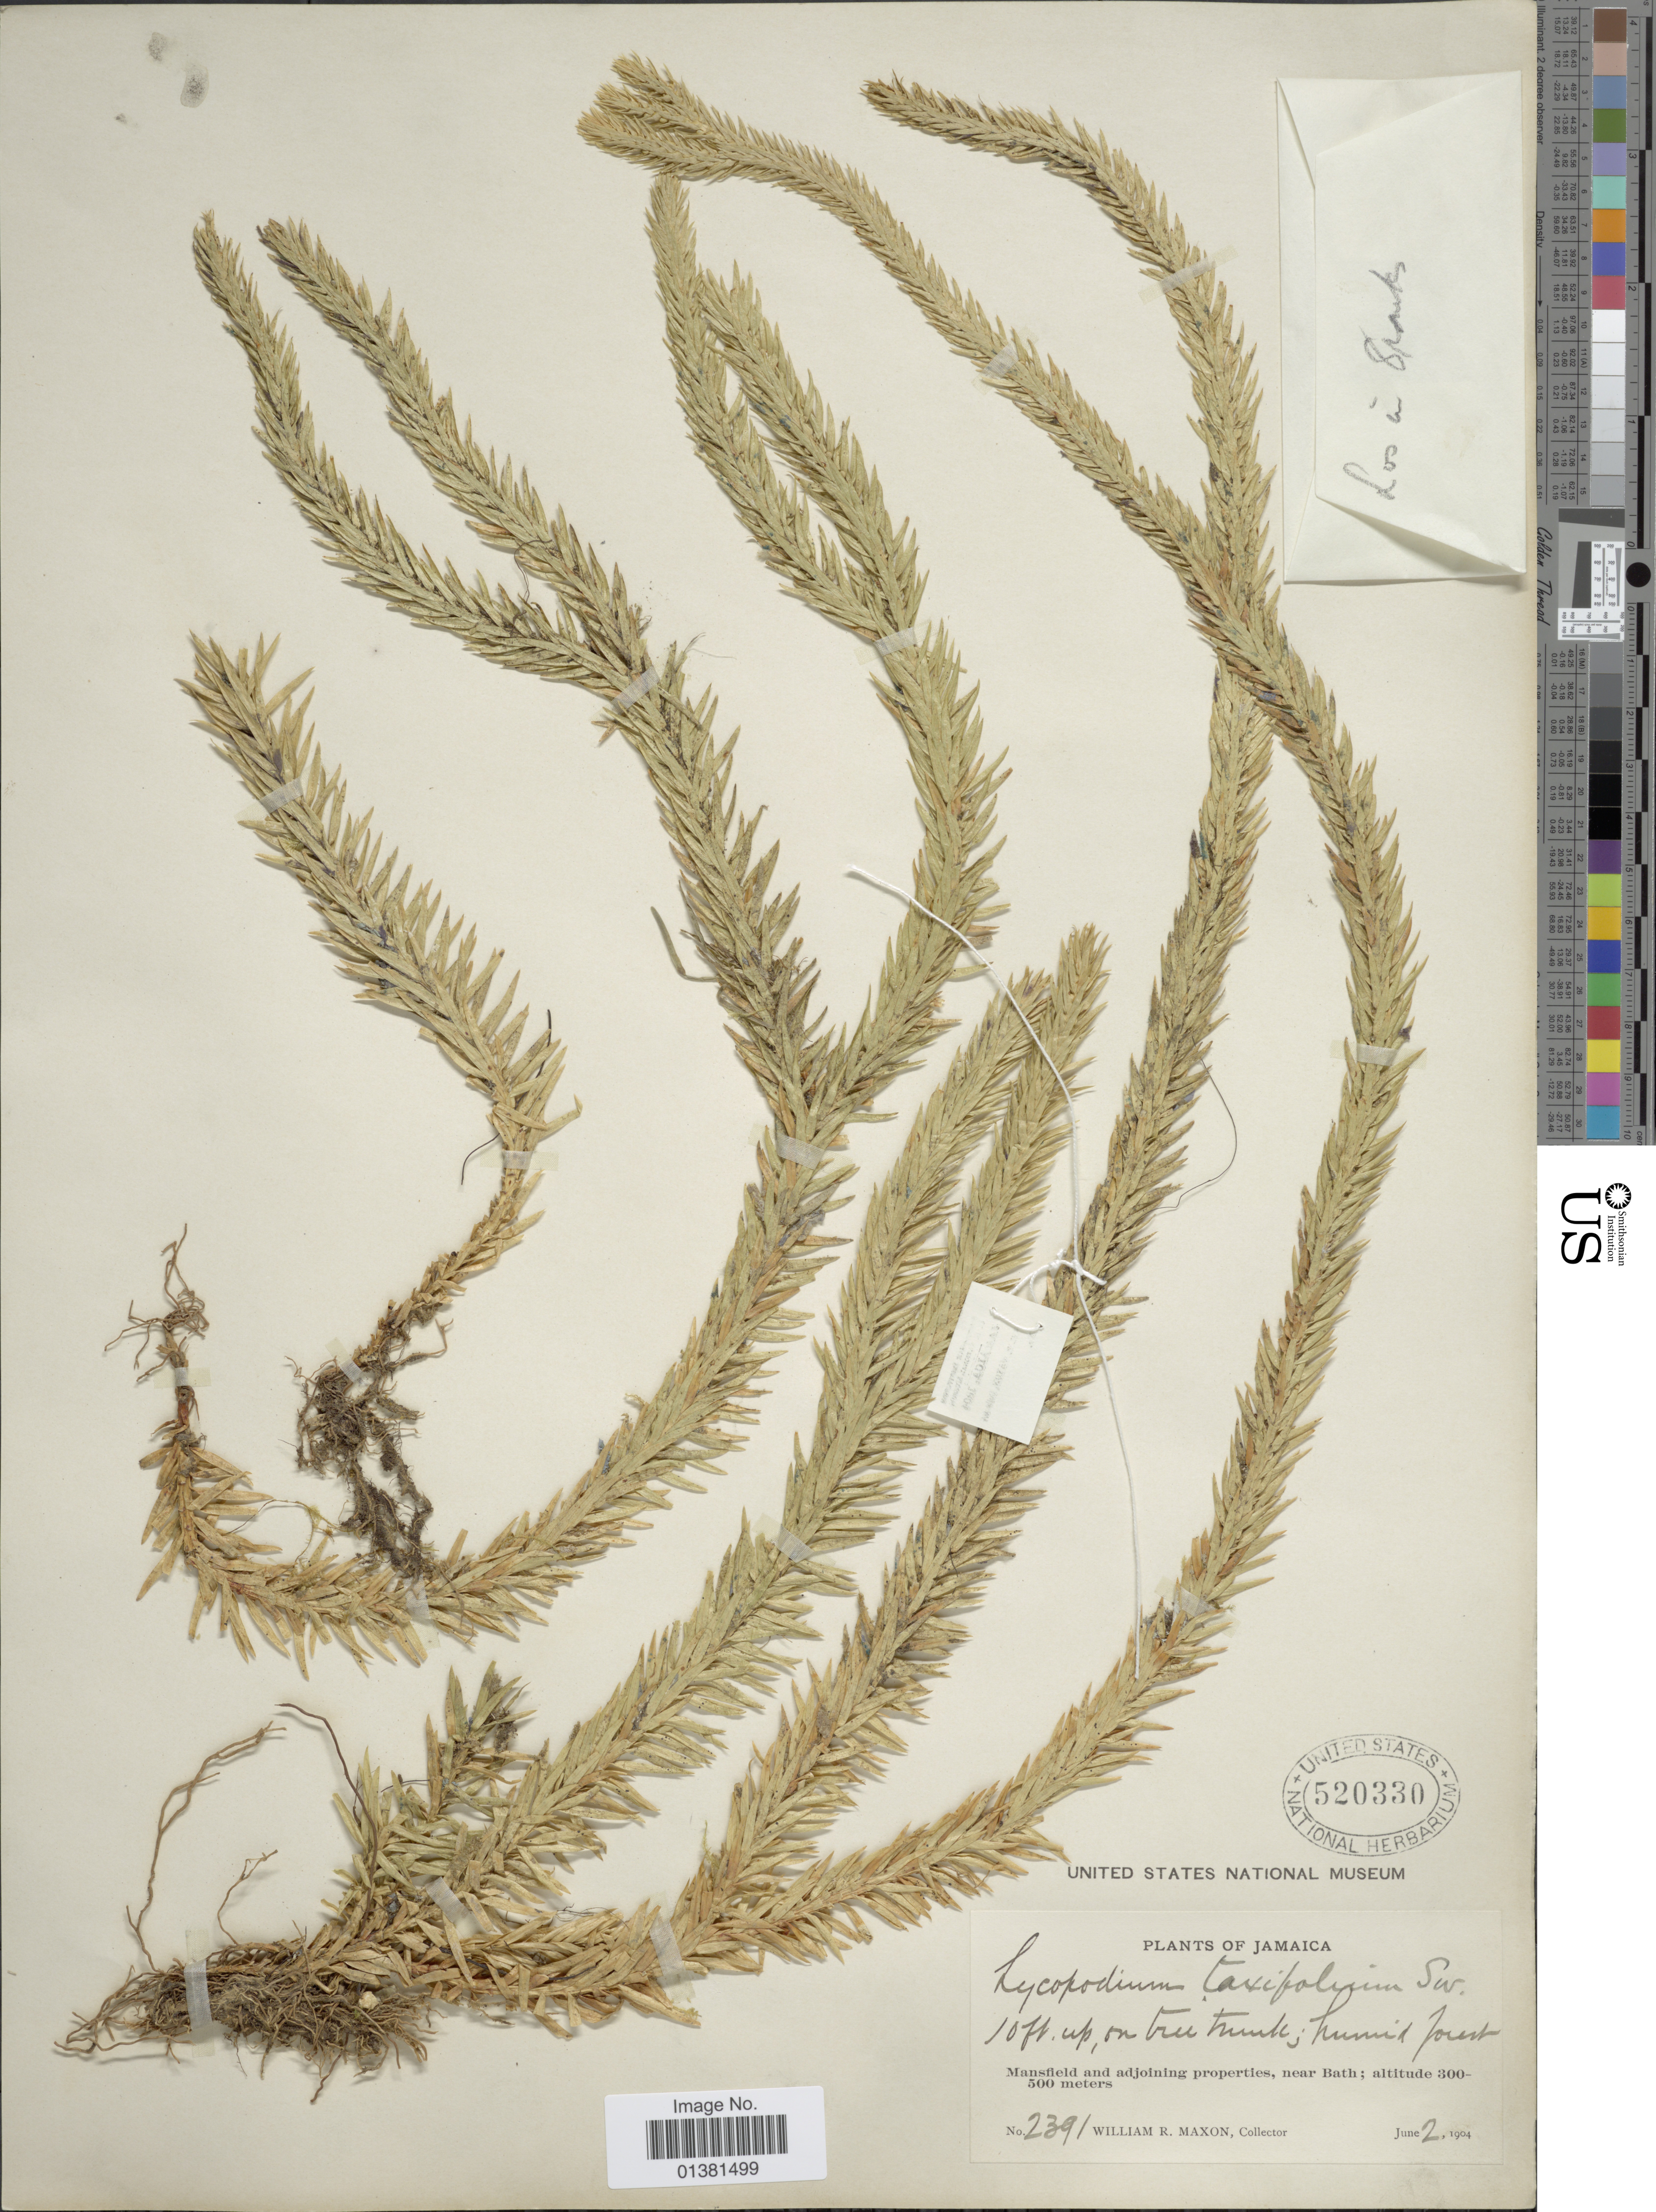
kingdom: Plantae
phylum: Tracheophyta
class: Lycopodiopsida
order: Lycopodiales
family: Lycopodiaceae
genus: Phlegmariurus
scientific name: Phlegmariurus taxifolius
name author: (Sw.) Á. Löve & D. Löve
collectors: W. R. Maxon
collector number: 2391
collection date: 1904-06-02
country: Jamaica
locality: Mansfield and adjoining properties, near Bath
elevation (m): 300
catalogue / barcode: US 520330